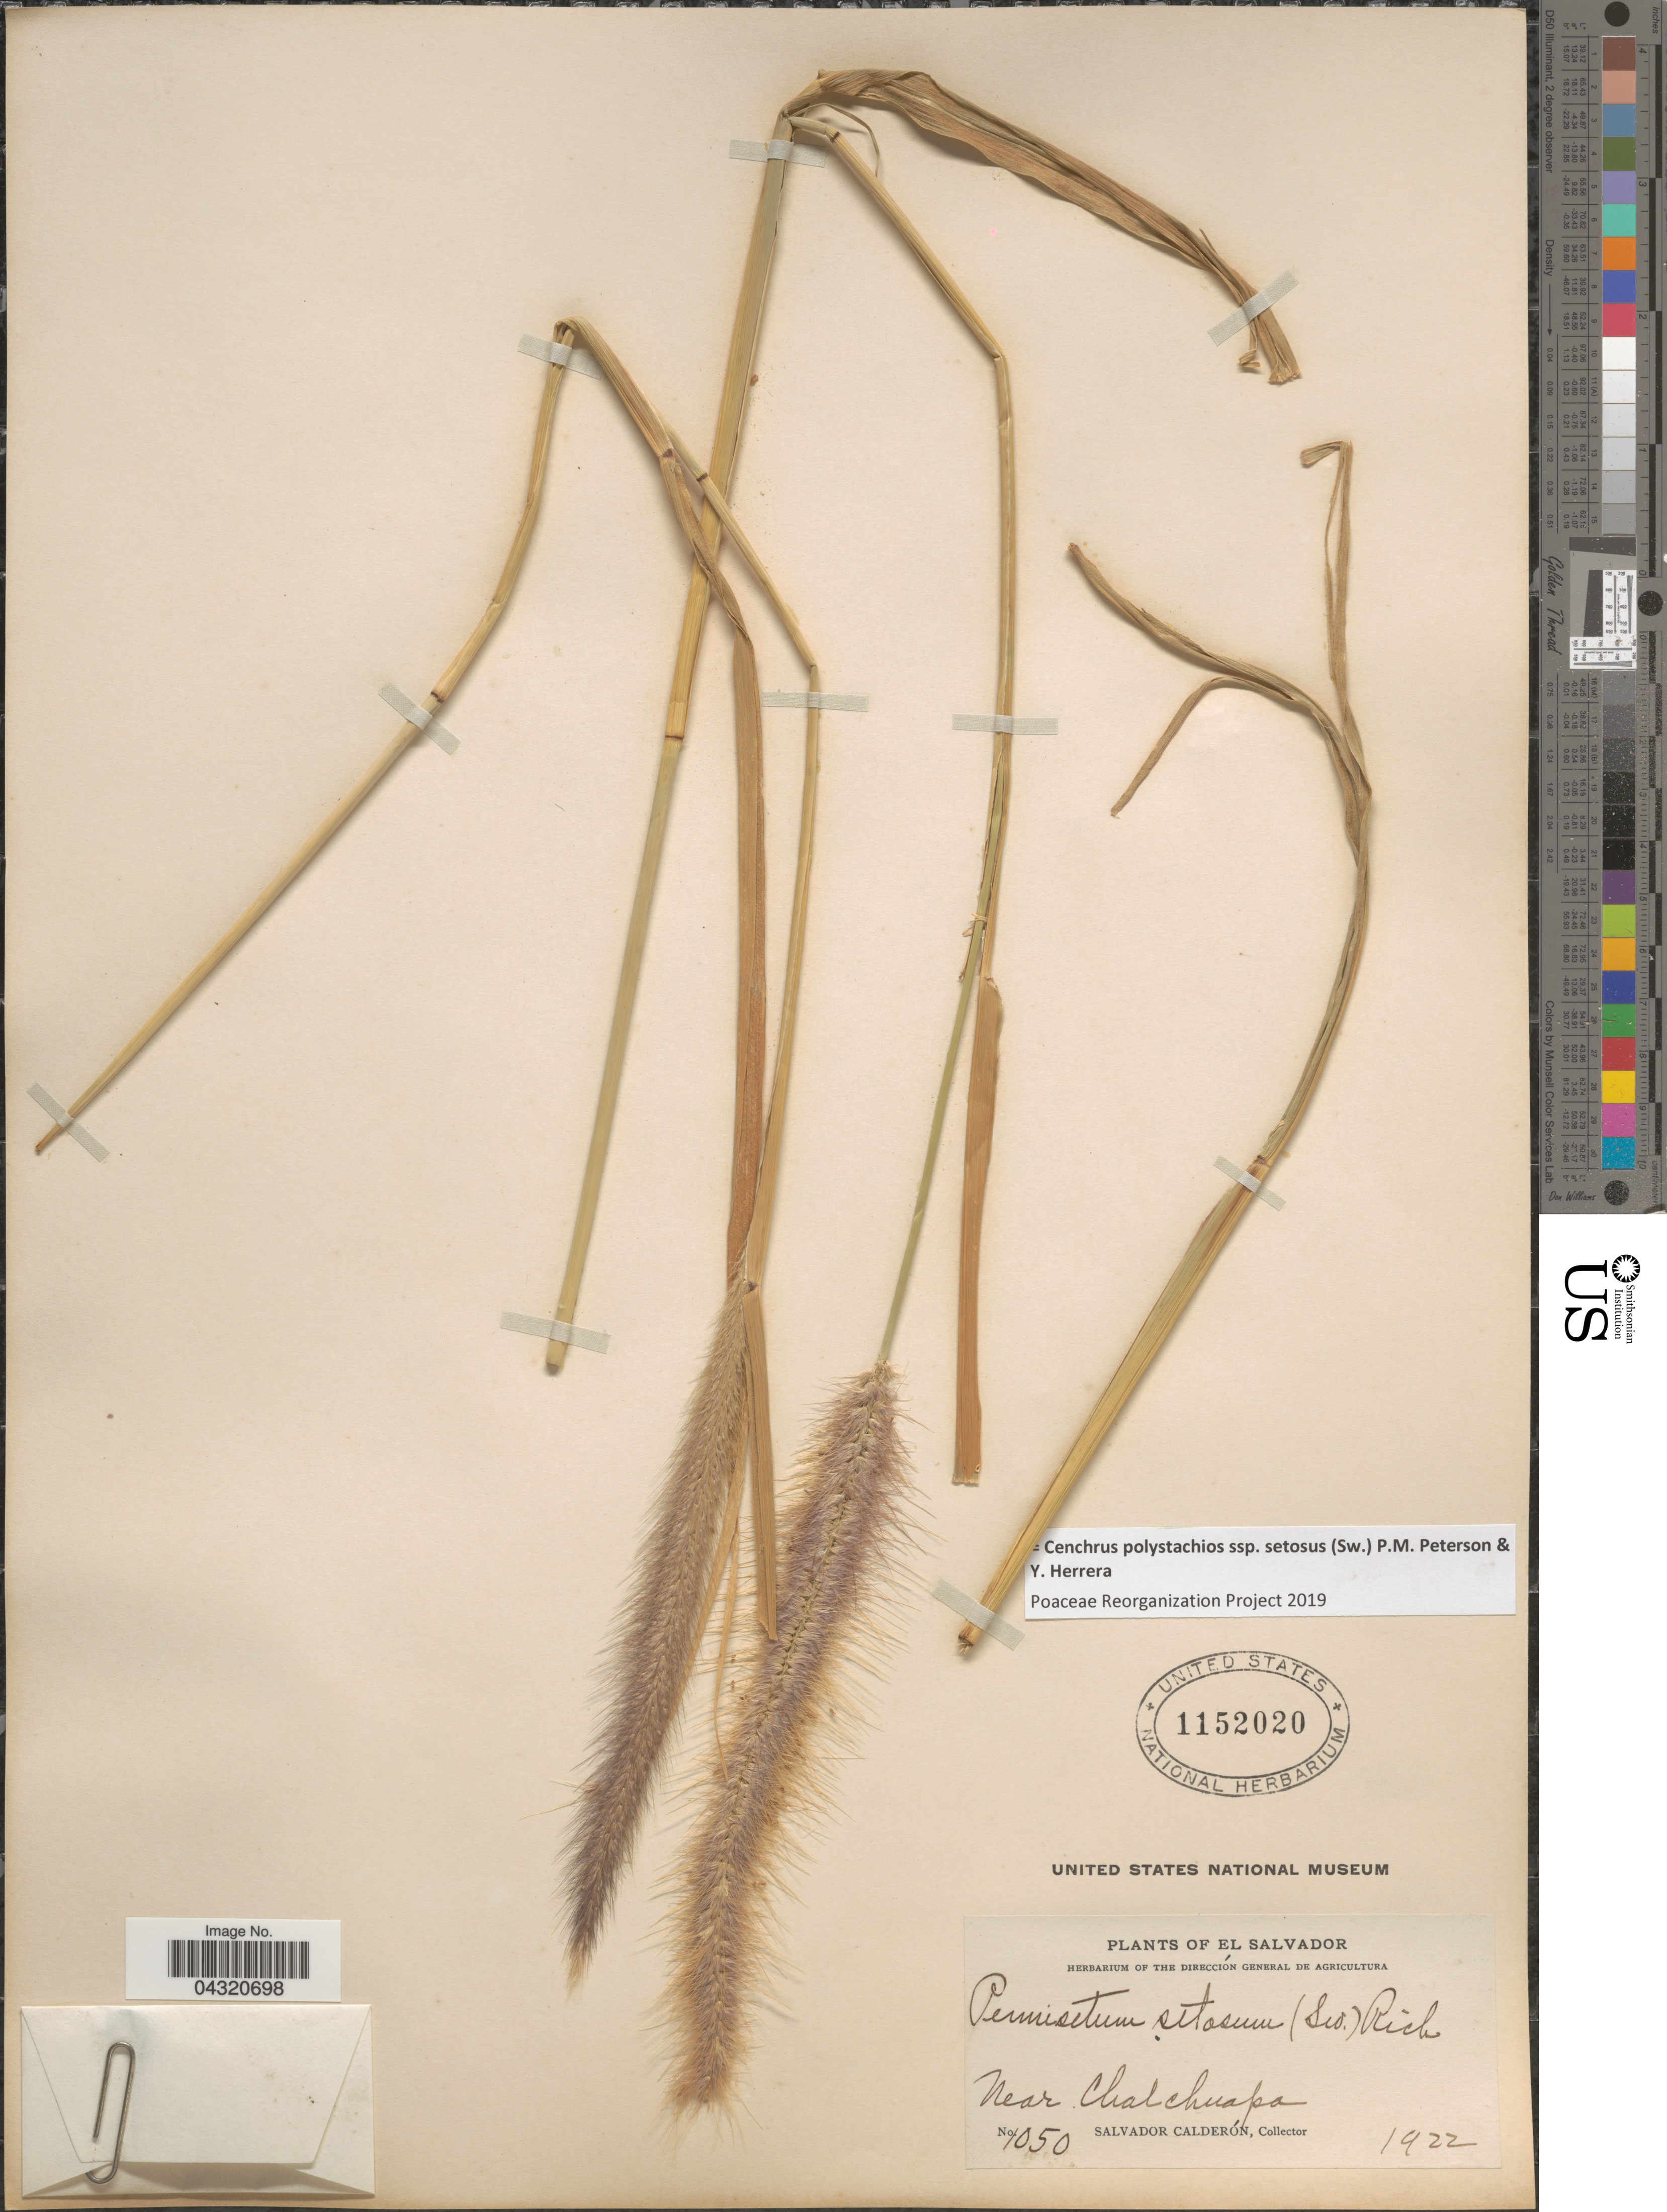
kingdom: Plantae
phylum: Tracheophyta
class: Liliopsida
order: Poales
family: Poaceae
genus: Cenchrus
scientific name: Cenchrus polystachios subsp. setosus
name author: (Sw.) P.M. Peterson & Y. Herrera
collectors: S. Calderón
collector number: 1050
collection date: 1922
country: El Salvador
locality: Near Chatchuapa.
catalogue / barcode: US 1152020